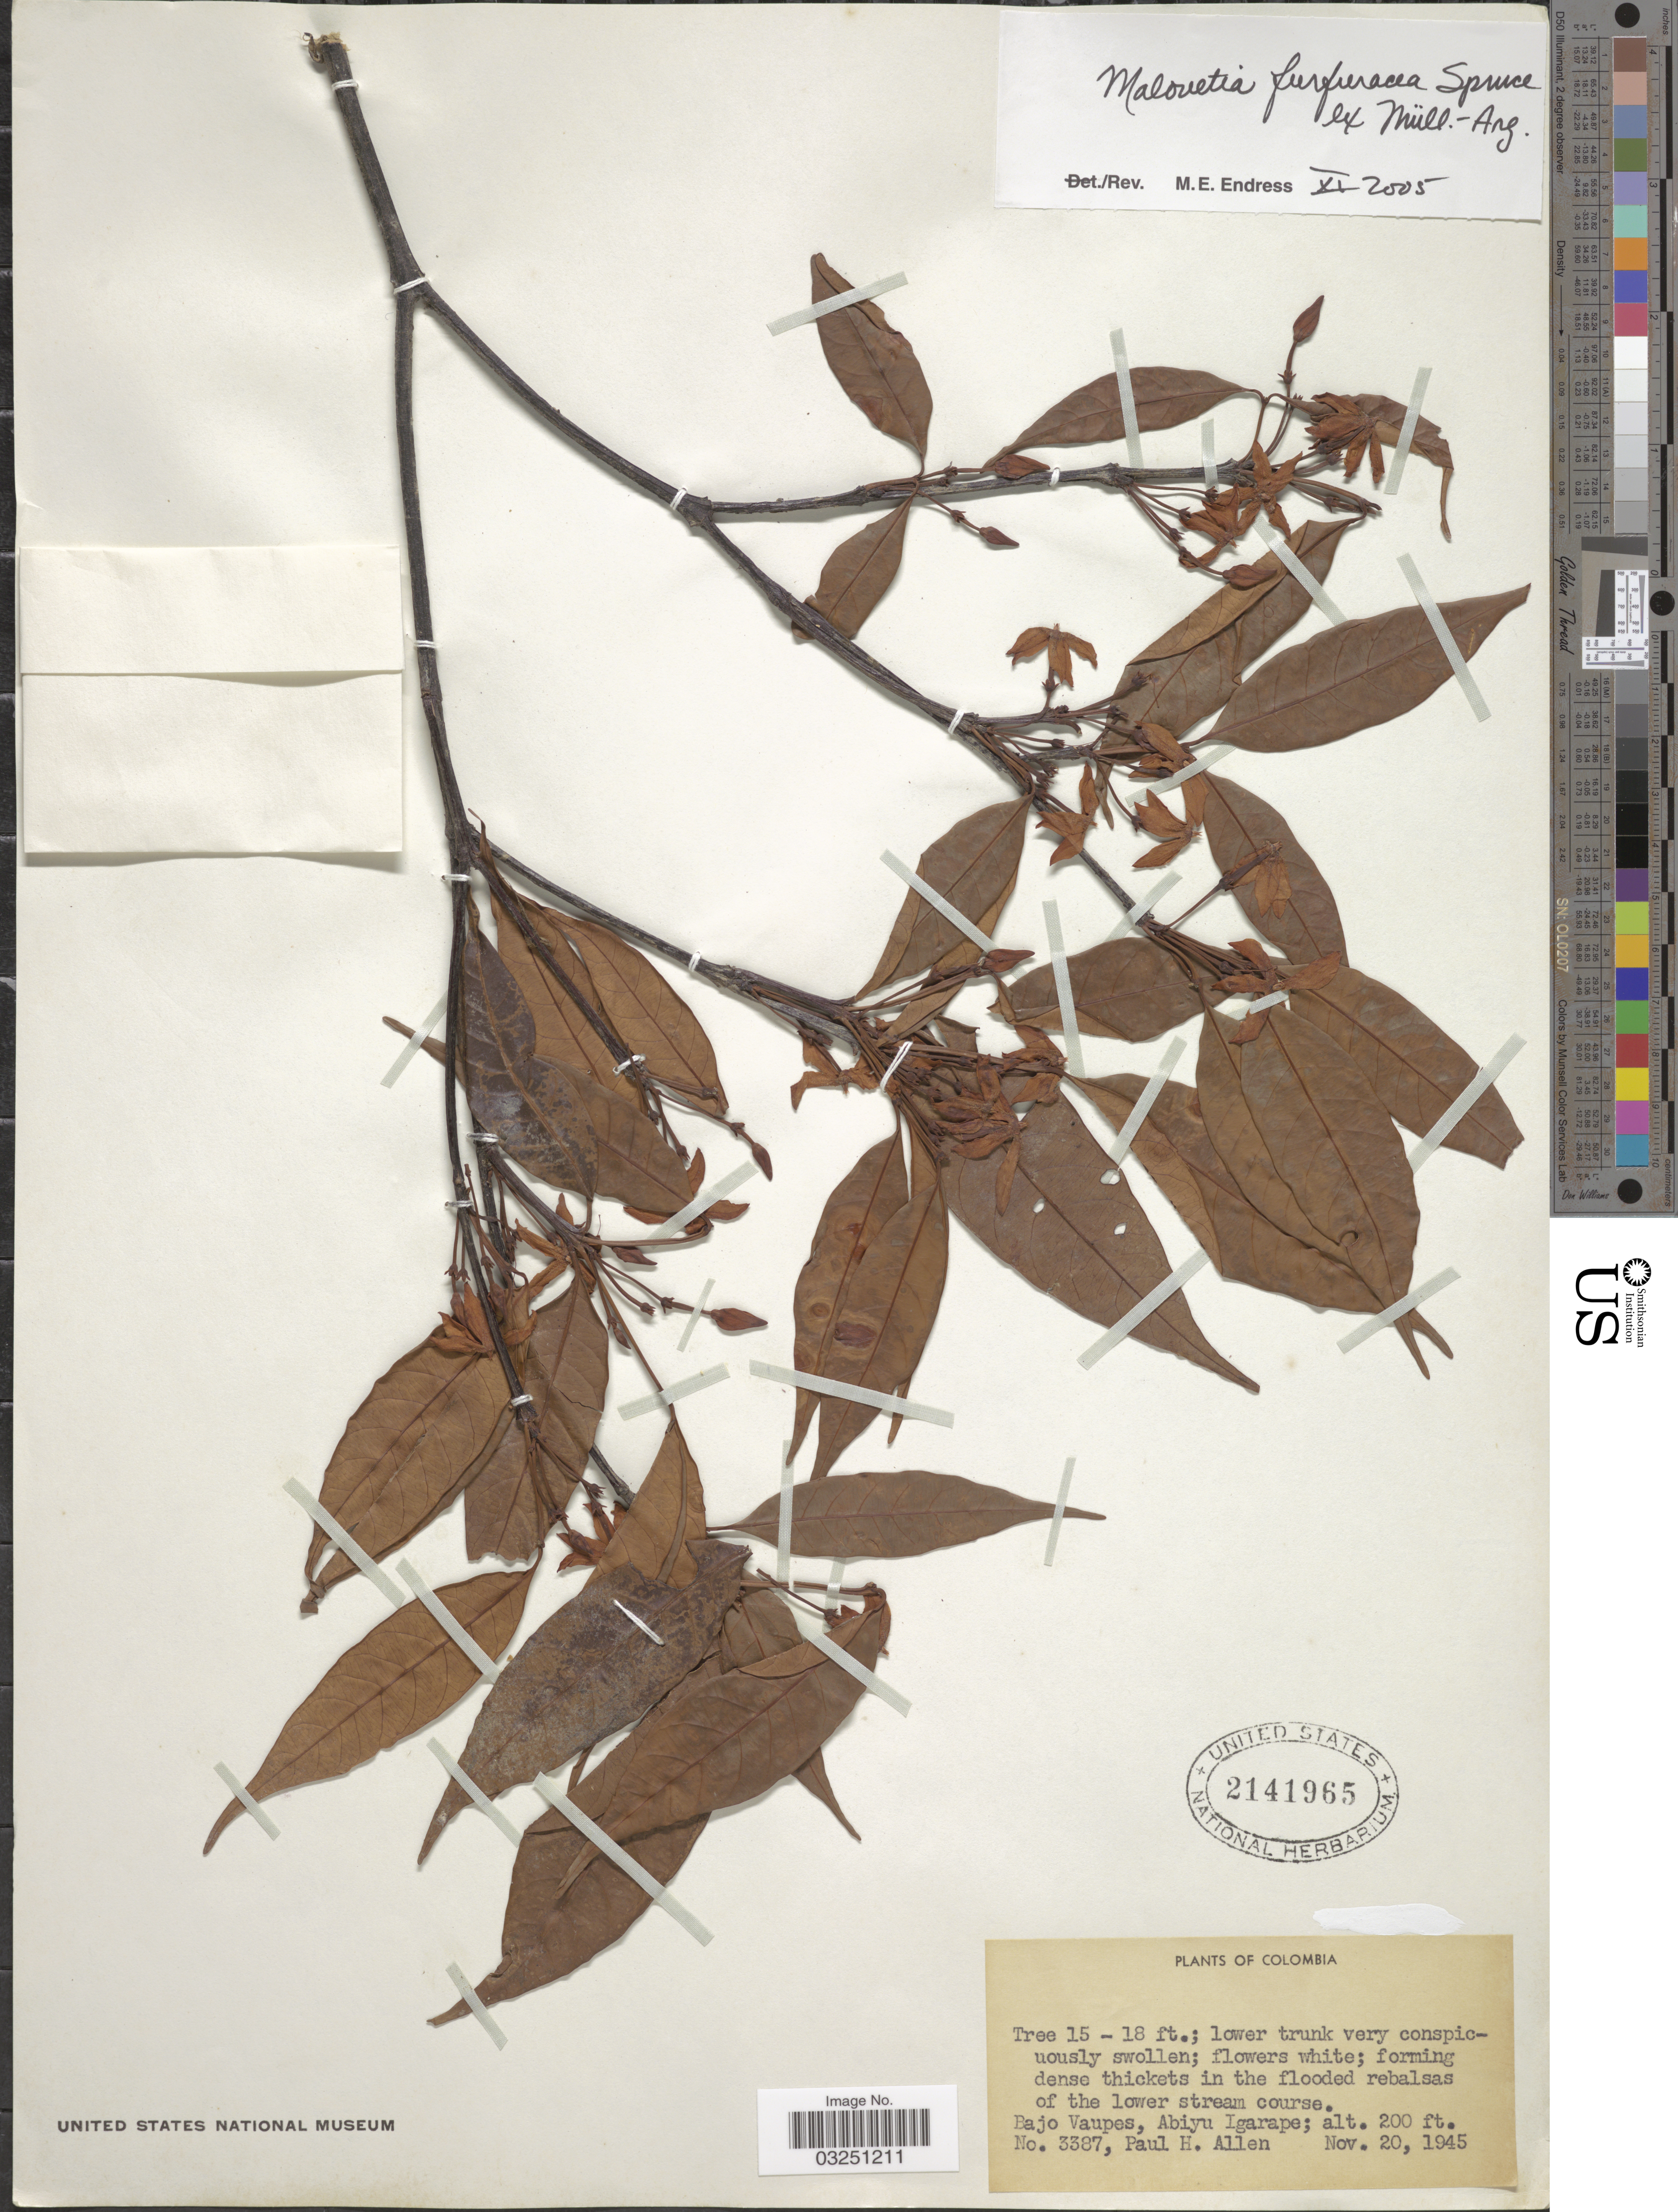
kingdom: Plantae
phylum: Tracheophyta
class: Magnoliopsida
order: Gentianales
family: Apocynaceae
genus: Malouetia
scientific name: Malouetia furfuracea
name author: Benth. ex Müll. Arg.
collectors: P. H. Allen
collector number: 3387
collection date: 1945-11-20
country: Colombia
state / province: Vaupés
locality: Bajo Vaupes, Abiyu Igarape.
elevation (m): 61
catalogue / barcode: US 2141965